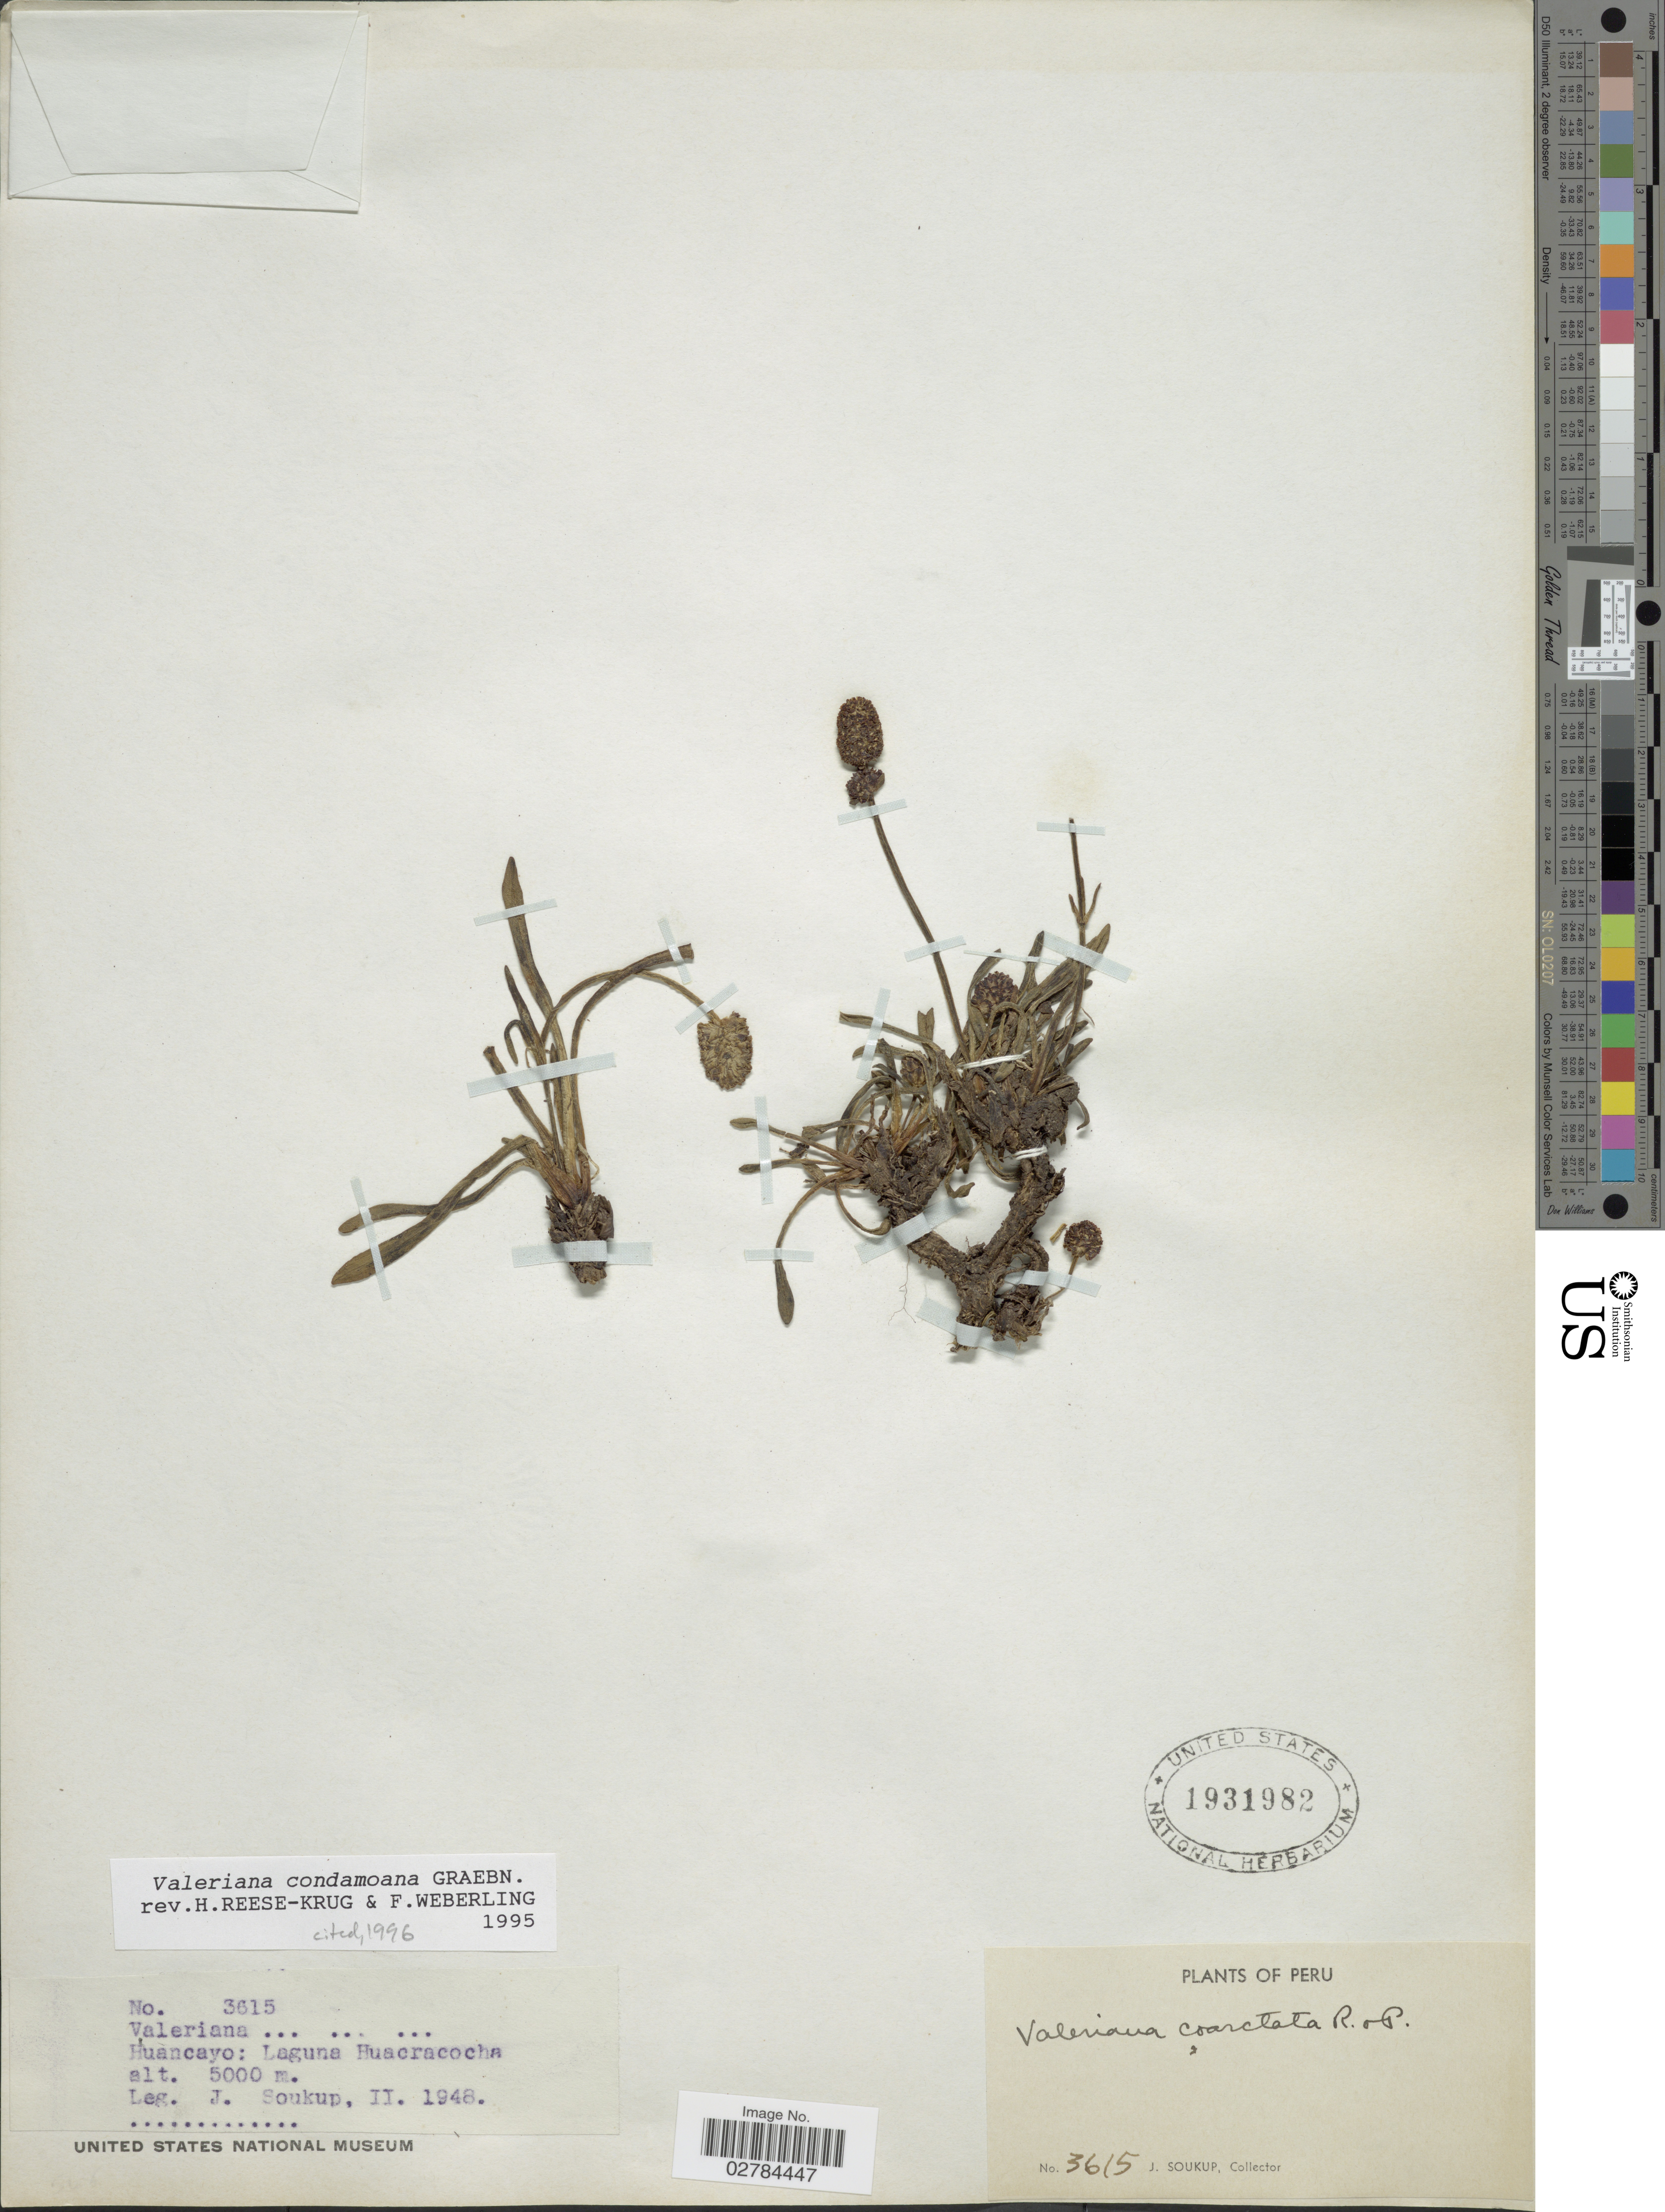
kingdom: Plantae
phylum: Tracheophyta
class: Magnoliopsida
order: Dipsacales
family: Caprifoliaceae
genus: Valeriana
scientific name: Valeriana condamoana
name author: Graebn.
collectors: J. Soukup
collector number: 3615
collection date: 1948-02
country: Peru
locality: Huancayo: Laguna Huacracocha.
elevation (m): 5000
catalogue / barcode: US 1931982